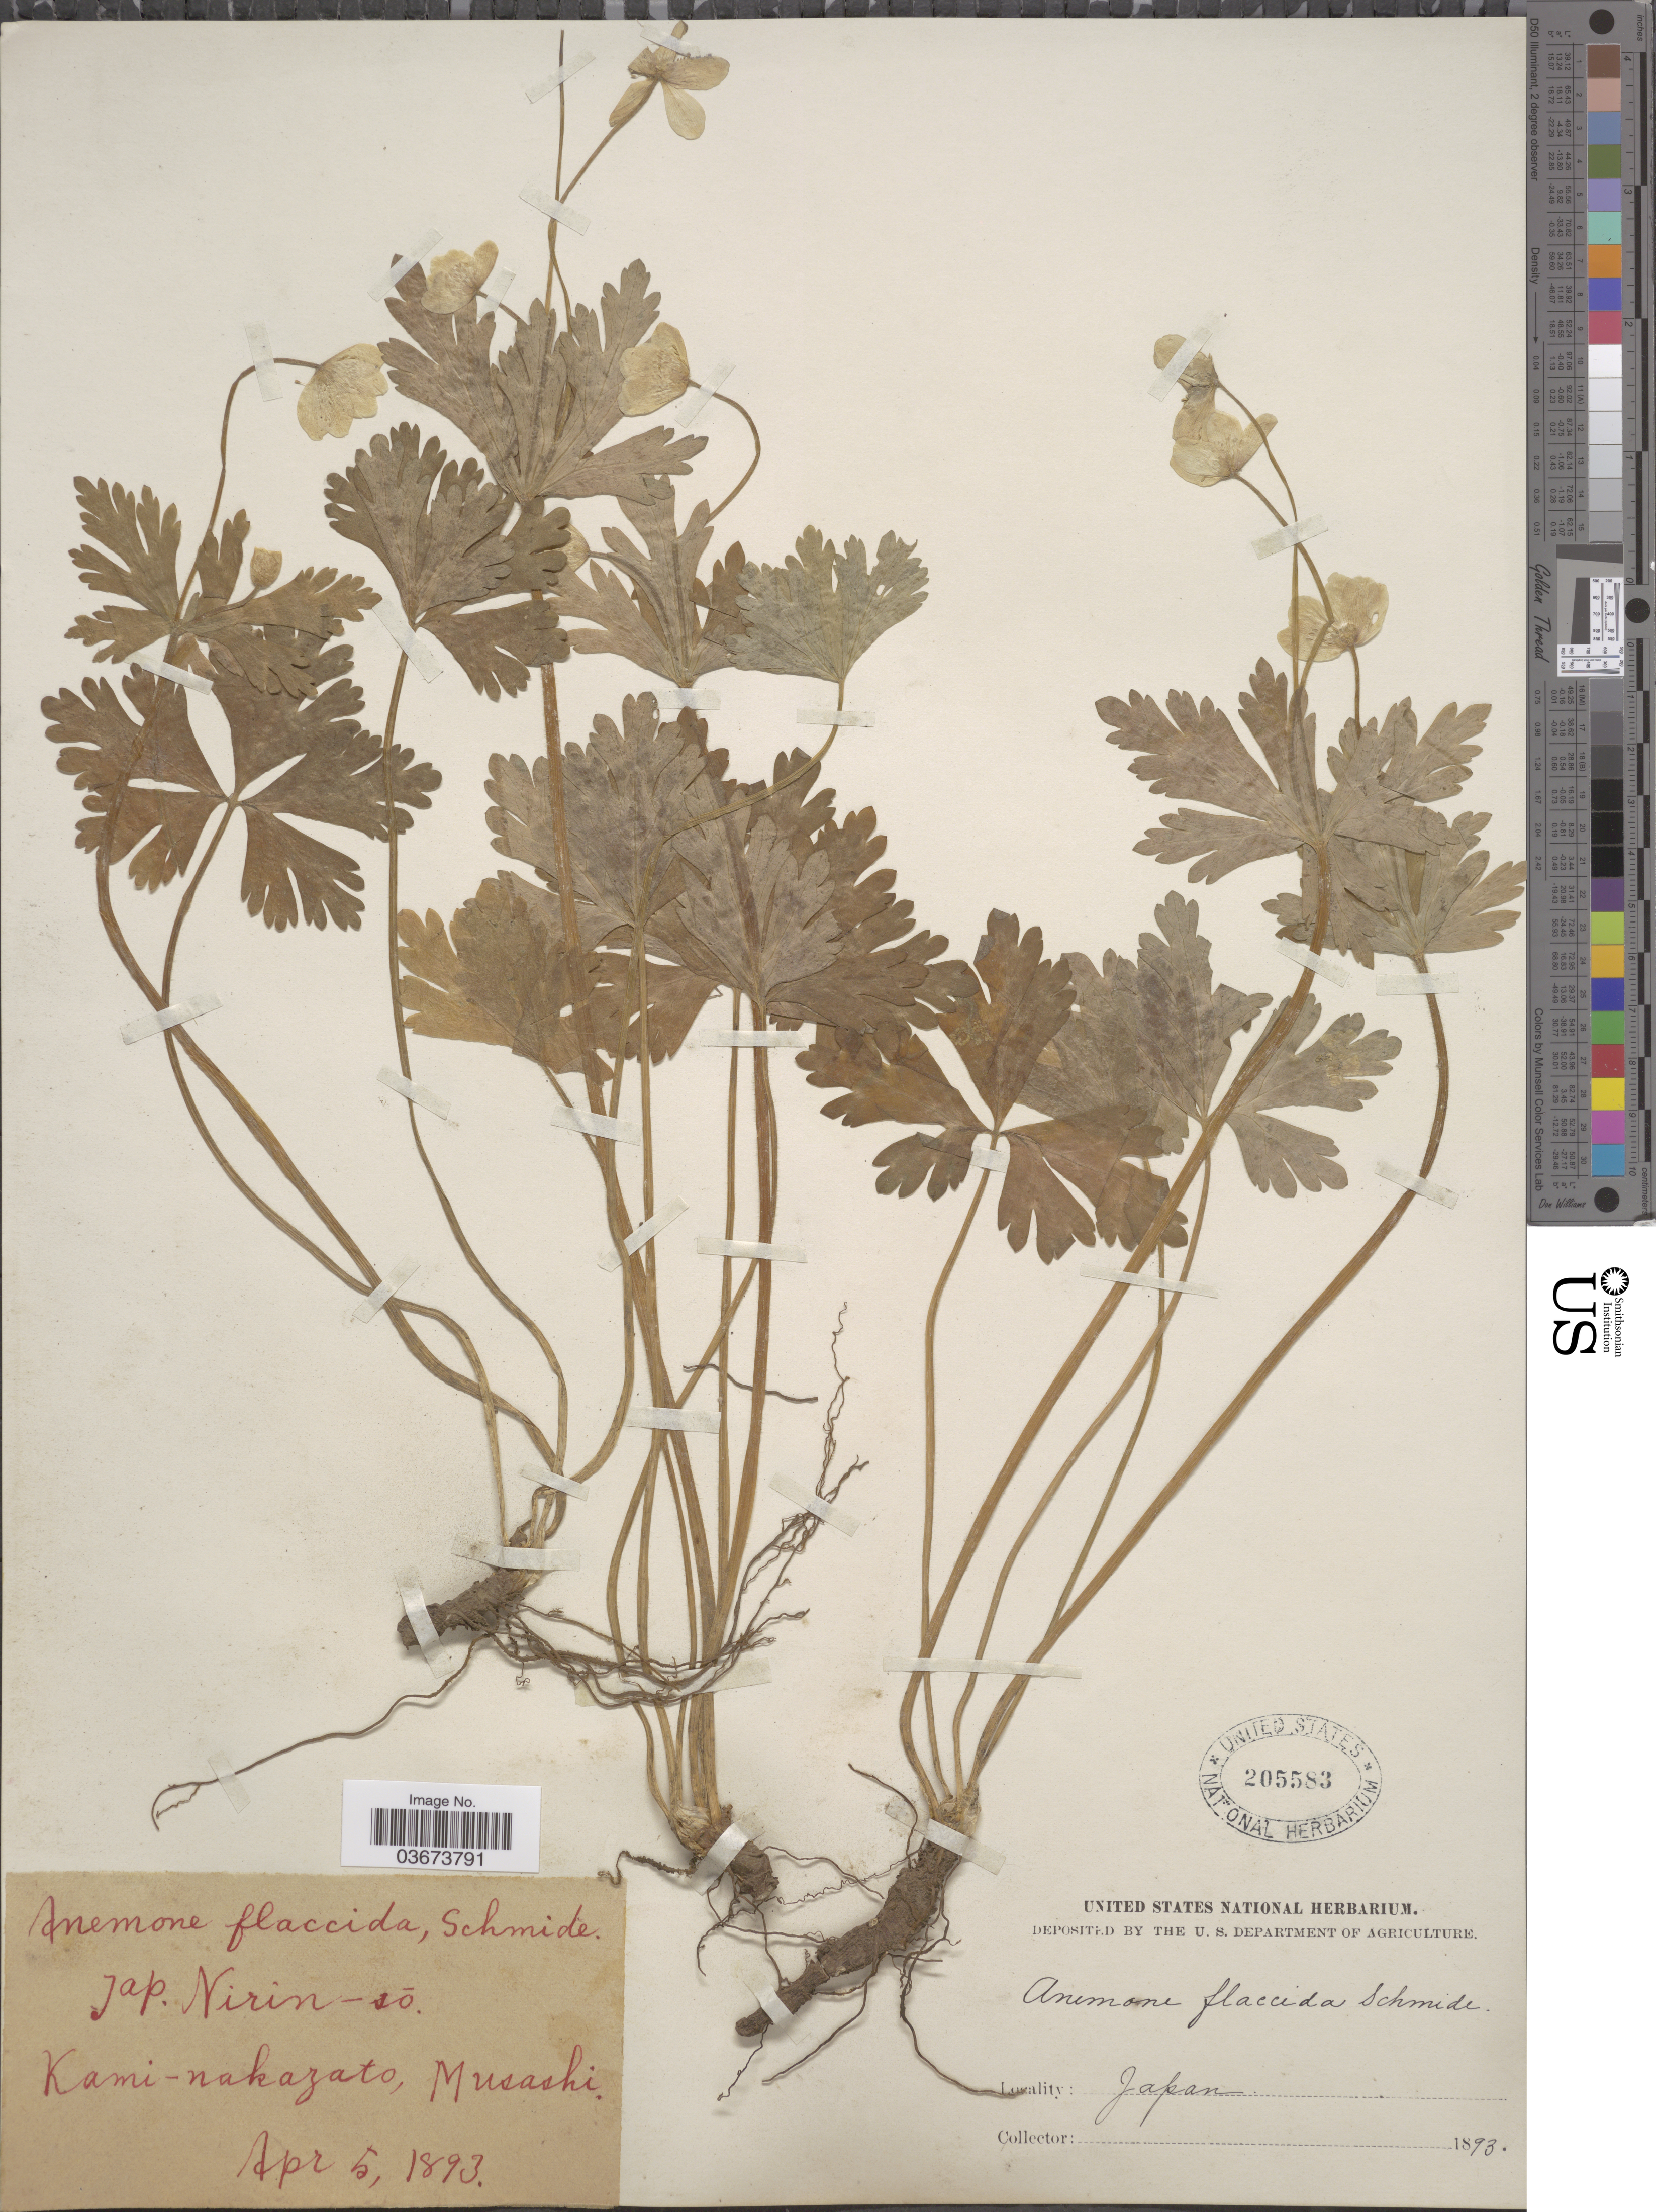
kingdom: Plantae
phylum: Tracheophyta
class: Magnoliopsida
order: Ranunculales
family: Ranunculaceae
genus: Anemone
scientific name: Anemone flaccida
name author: F. Schmidt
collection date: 1893-04-05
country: Japan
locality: Kami-nakazato, Musashi.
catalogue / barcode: US 205583